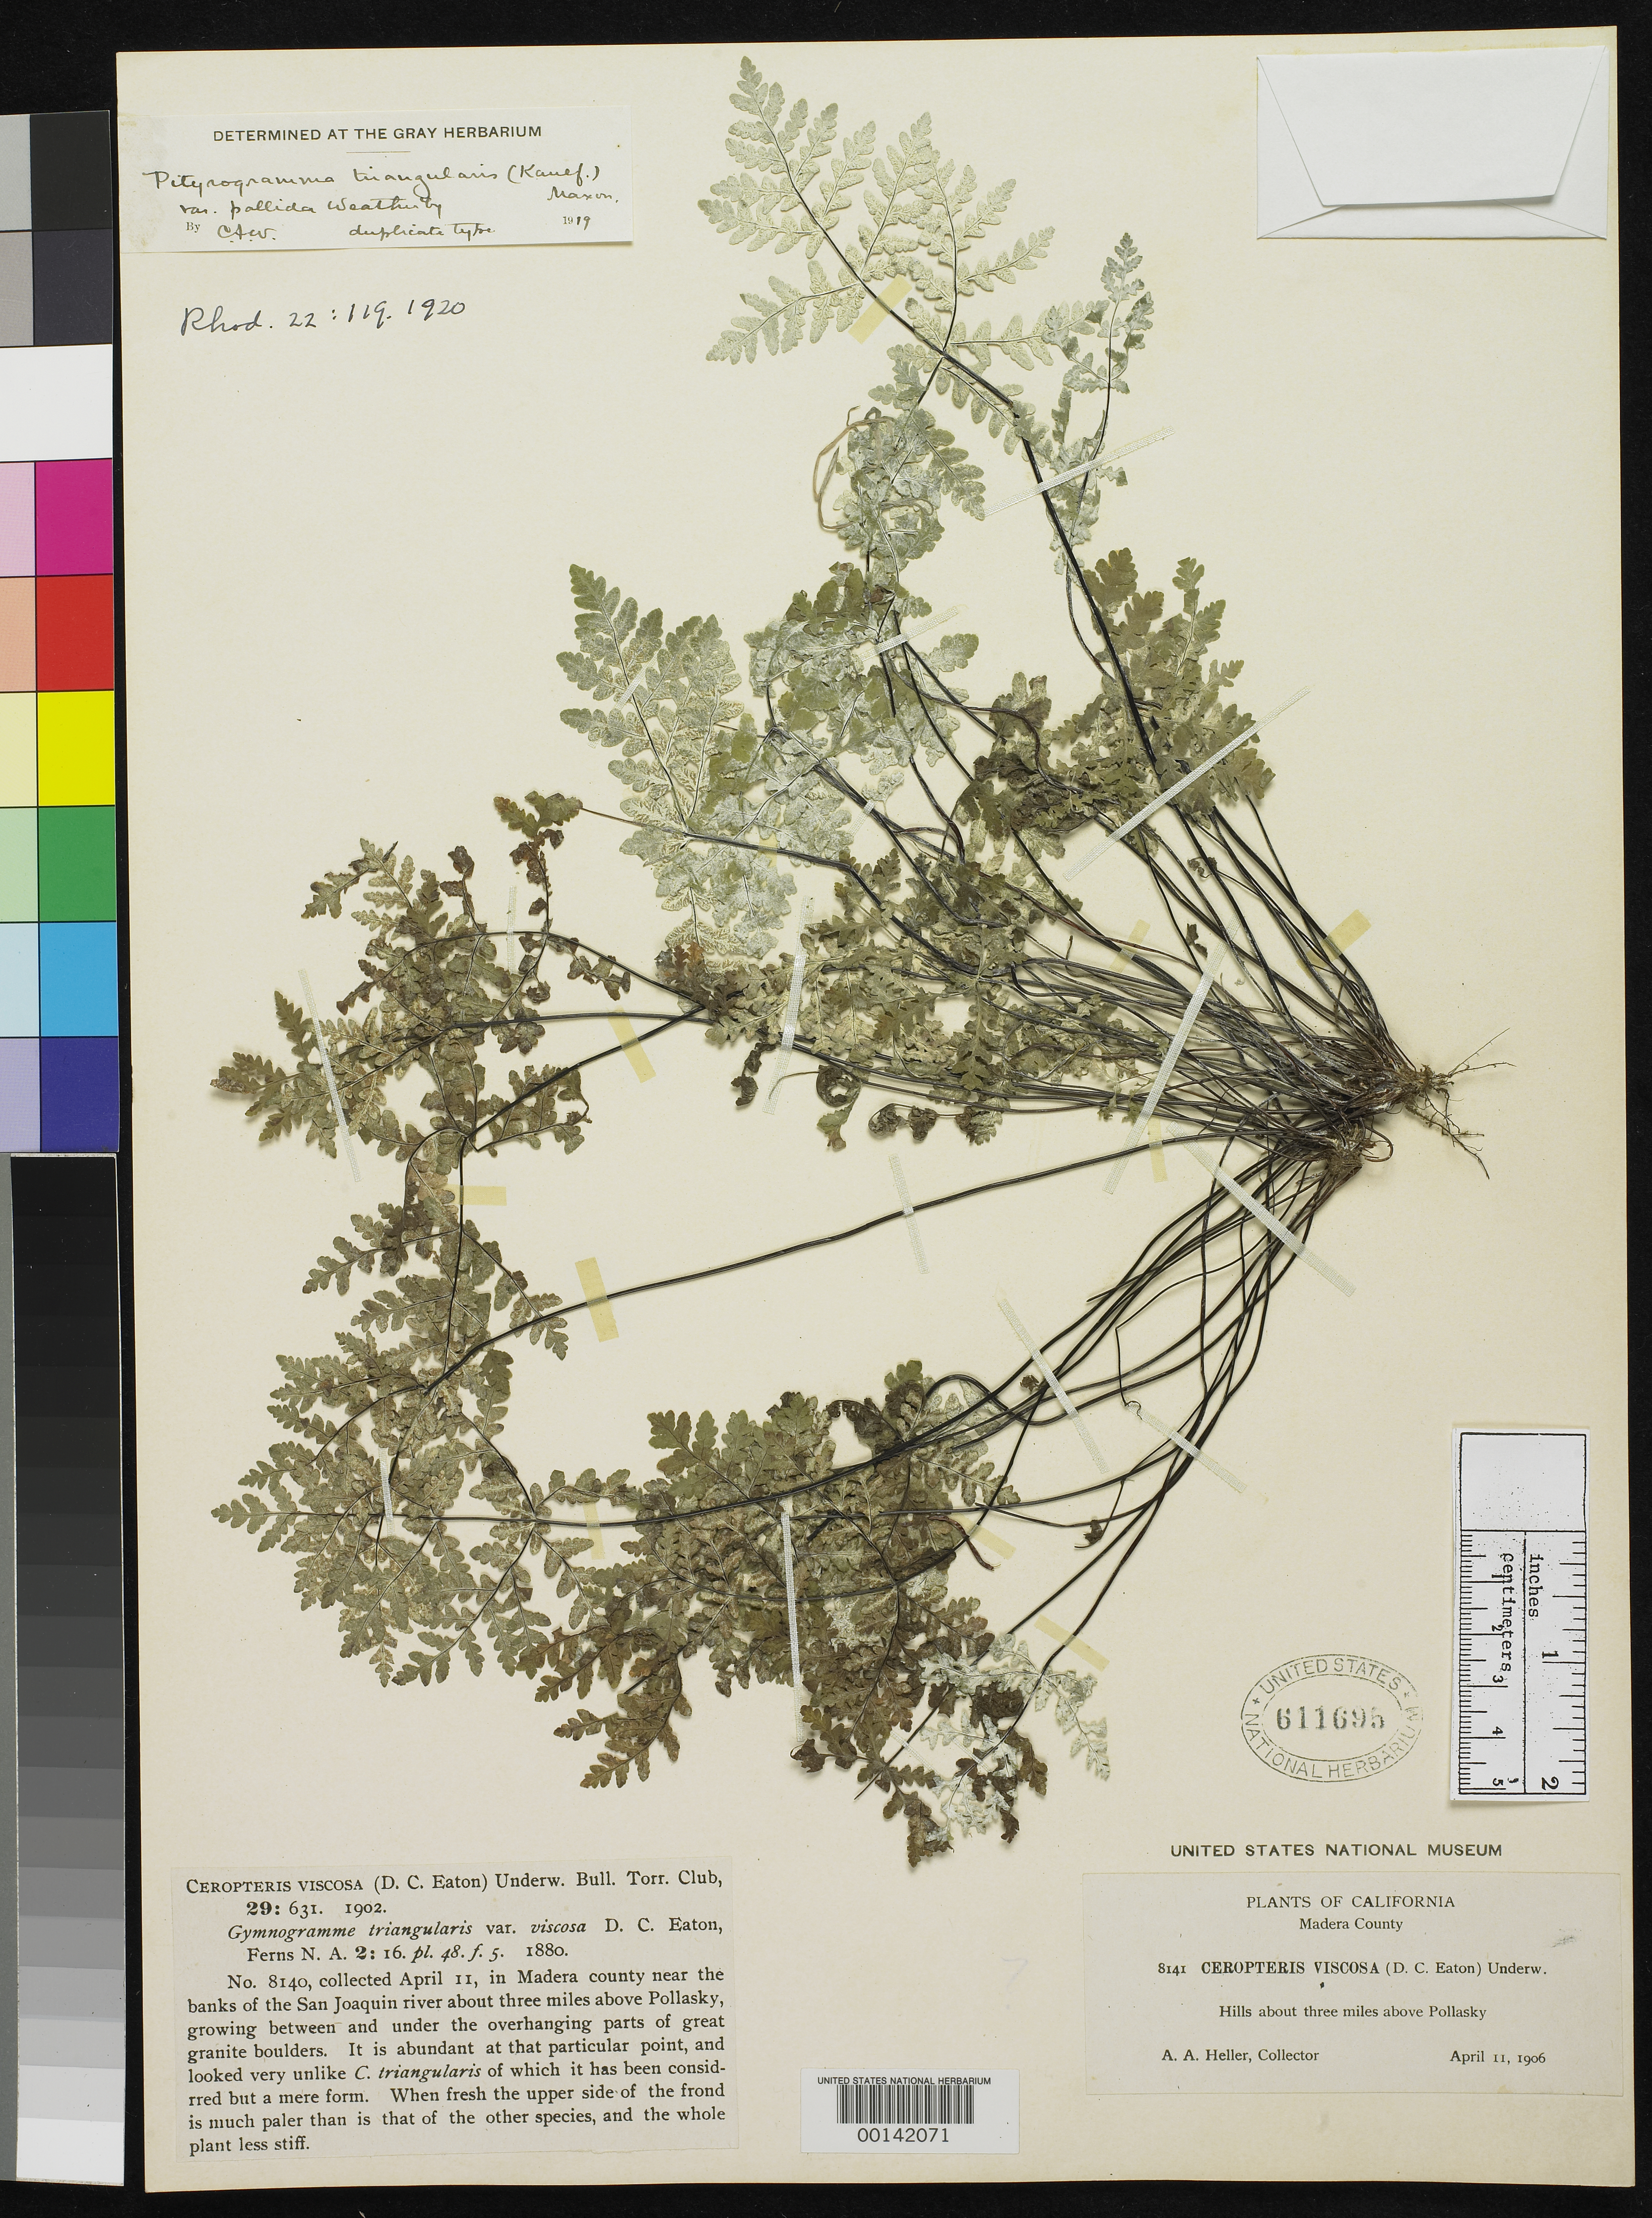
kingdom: Plantae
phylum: Tracheophyta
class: Polypodiopsida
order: Polypodiales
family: Pteridaceae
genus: Pityrogramma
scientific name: Pityrogramma triangularis var. pallida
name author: Weath.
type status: Type Collection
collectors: A. A. Heller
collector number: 8141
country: United States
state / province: California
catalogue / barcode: US 611695